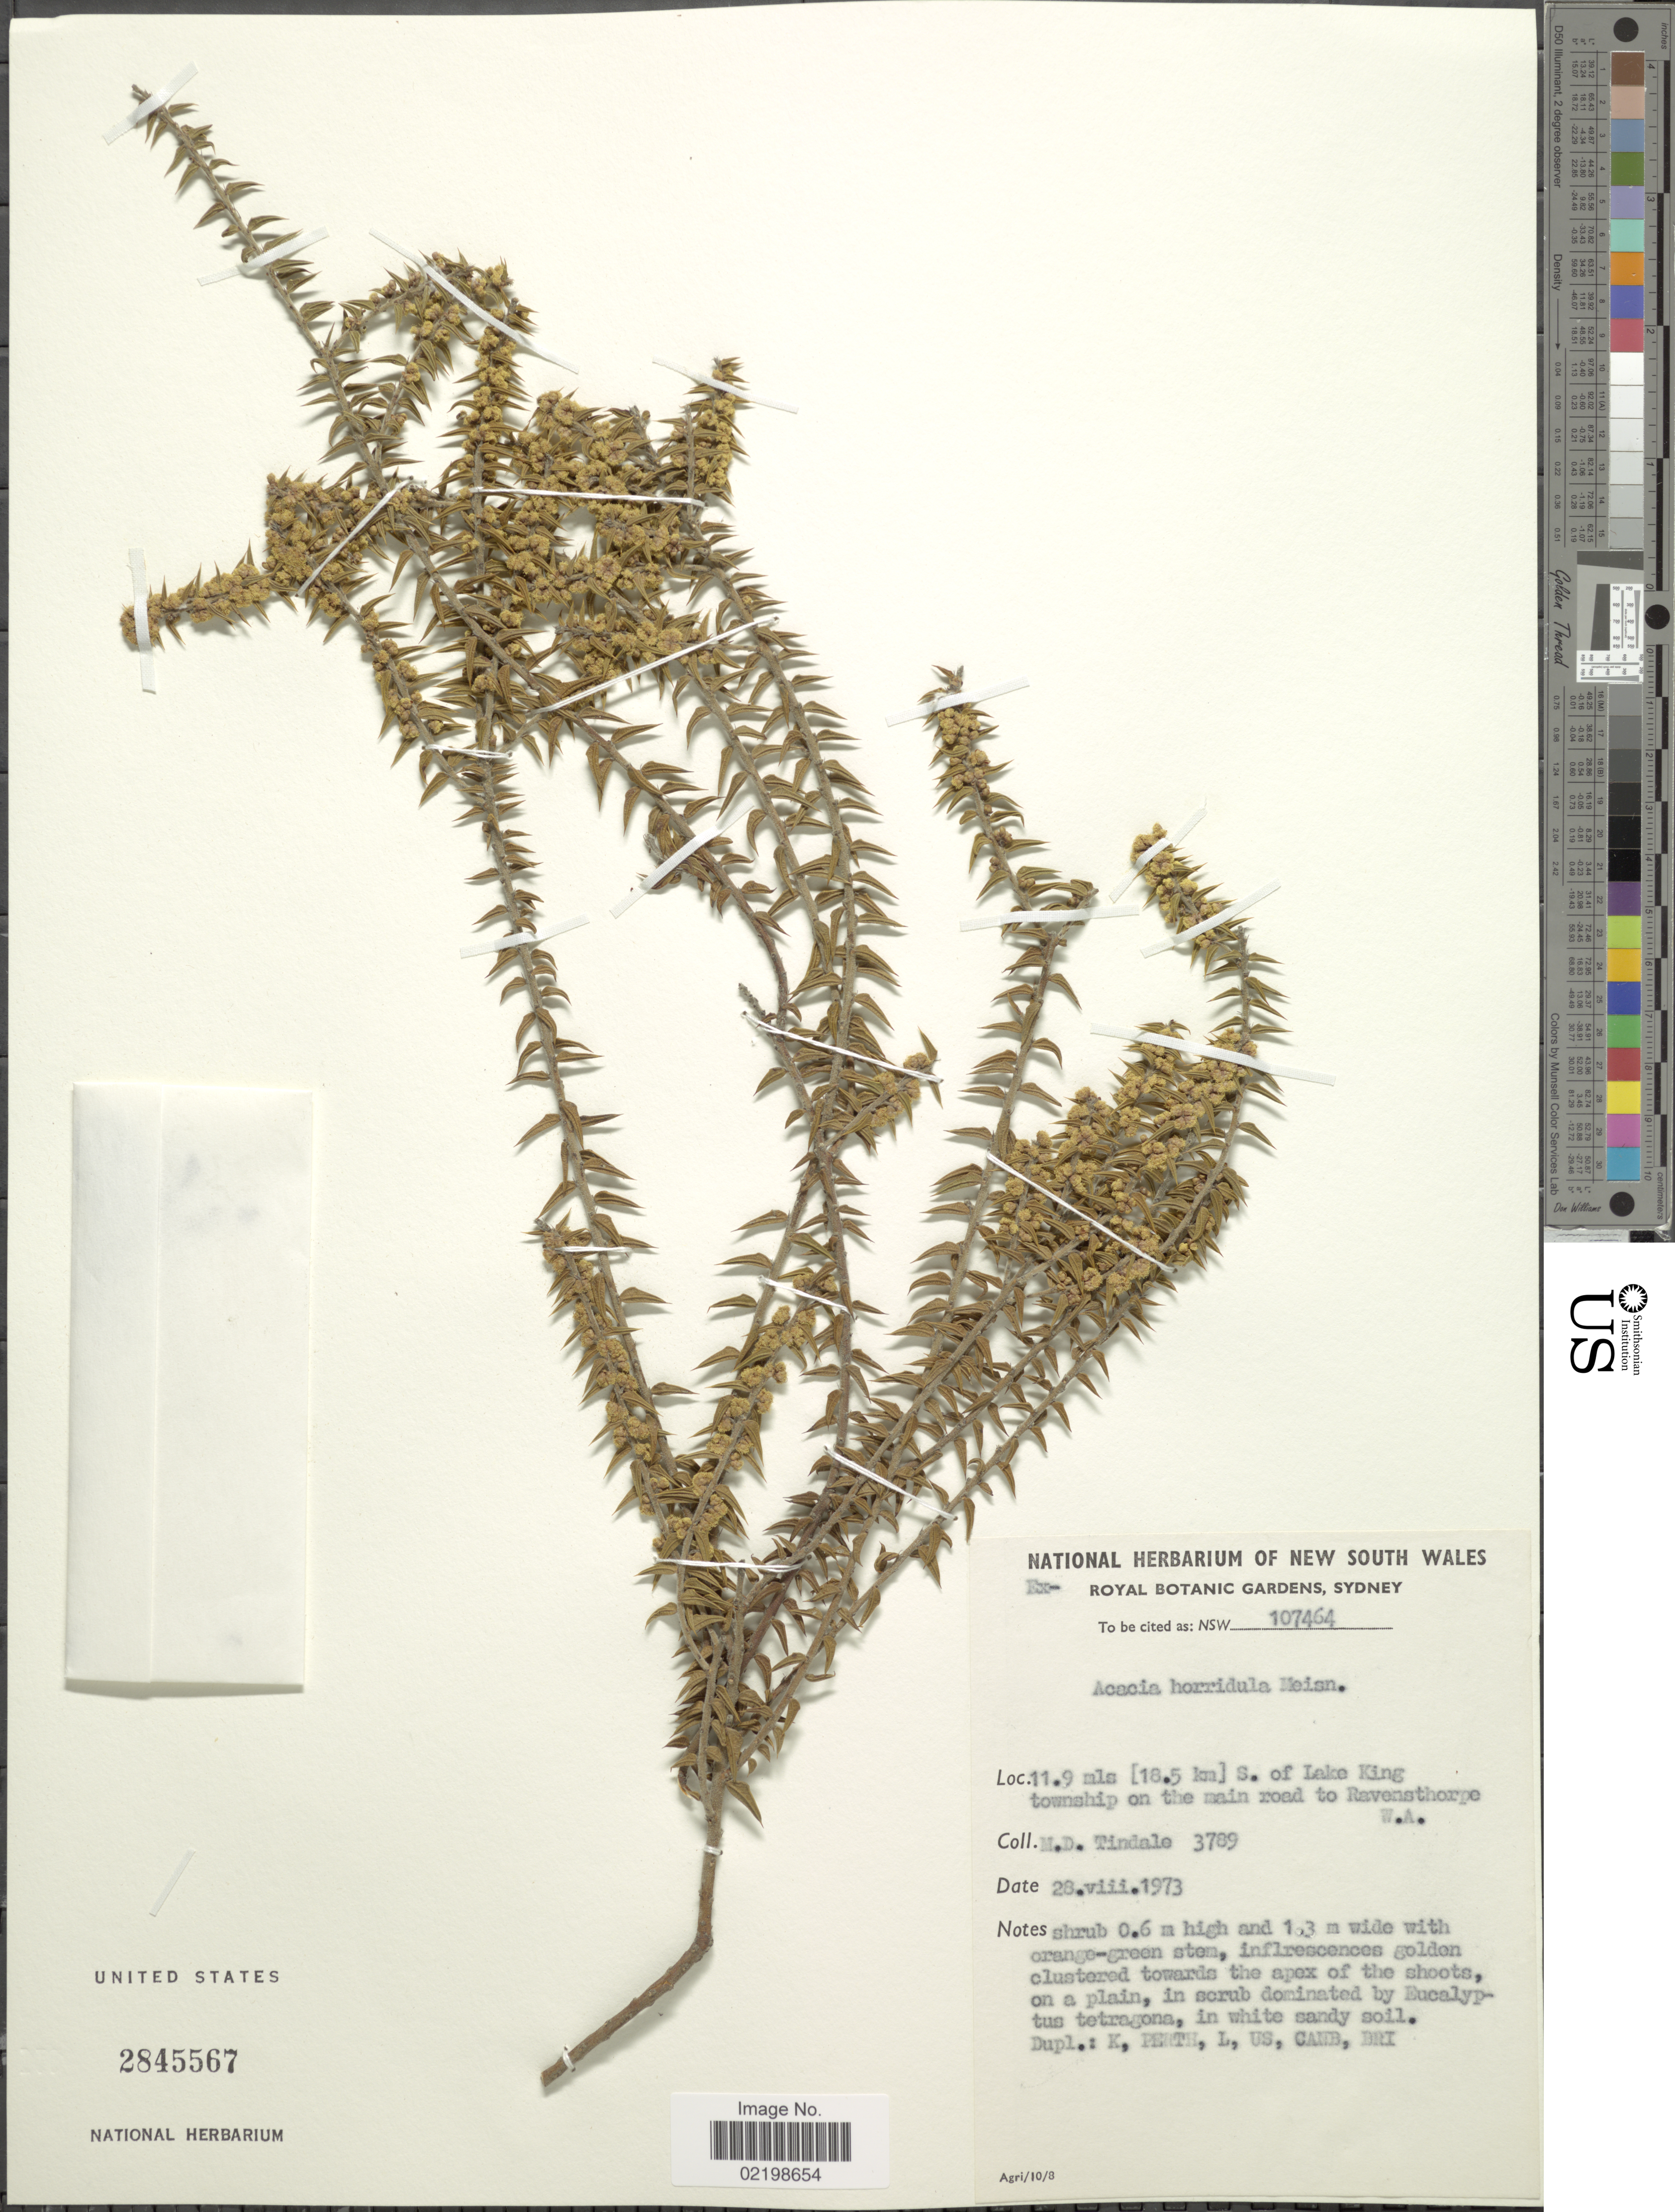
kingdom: Plantae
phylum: Tracheophyta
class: Magnoliopsida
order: Fabales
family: Fabaceae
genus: Acacia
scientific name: Acacia horridula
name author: Meissner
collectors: M. D. Tindale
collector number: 3789 / NSW107464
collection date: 1973-08-28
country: Australia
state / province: Western Australia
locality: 11.9 mls (1835 km) S. of lake King township on the main road to Ravensthorpe, W. A.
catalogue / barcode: US 2845567